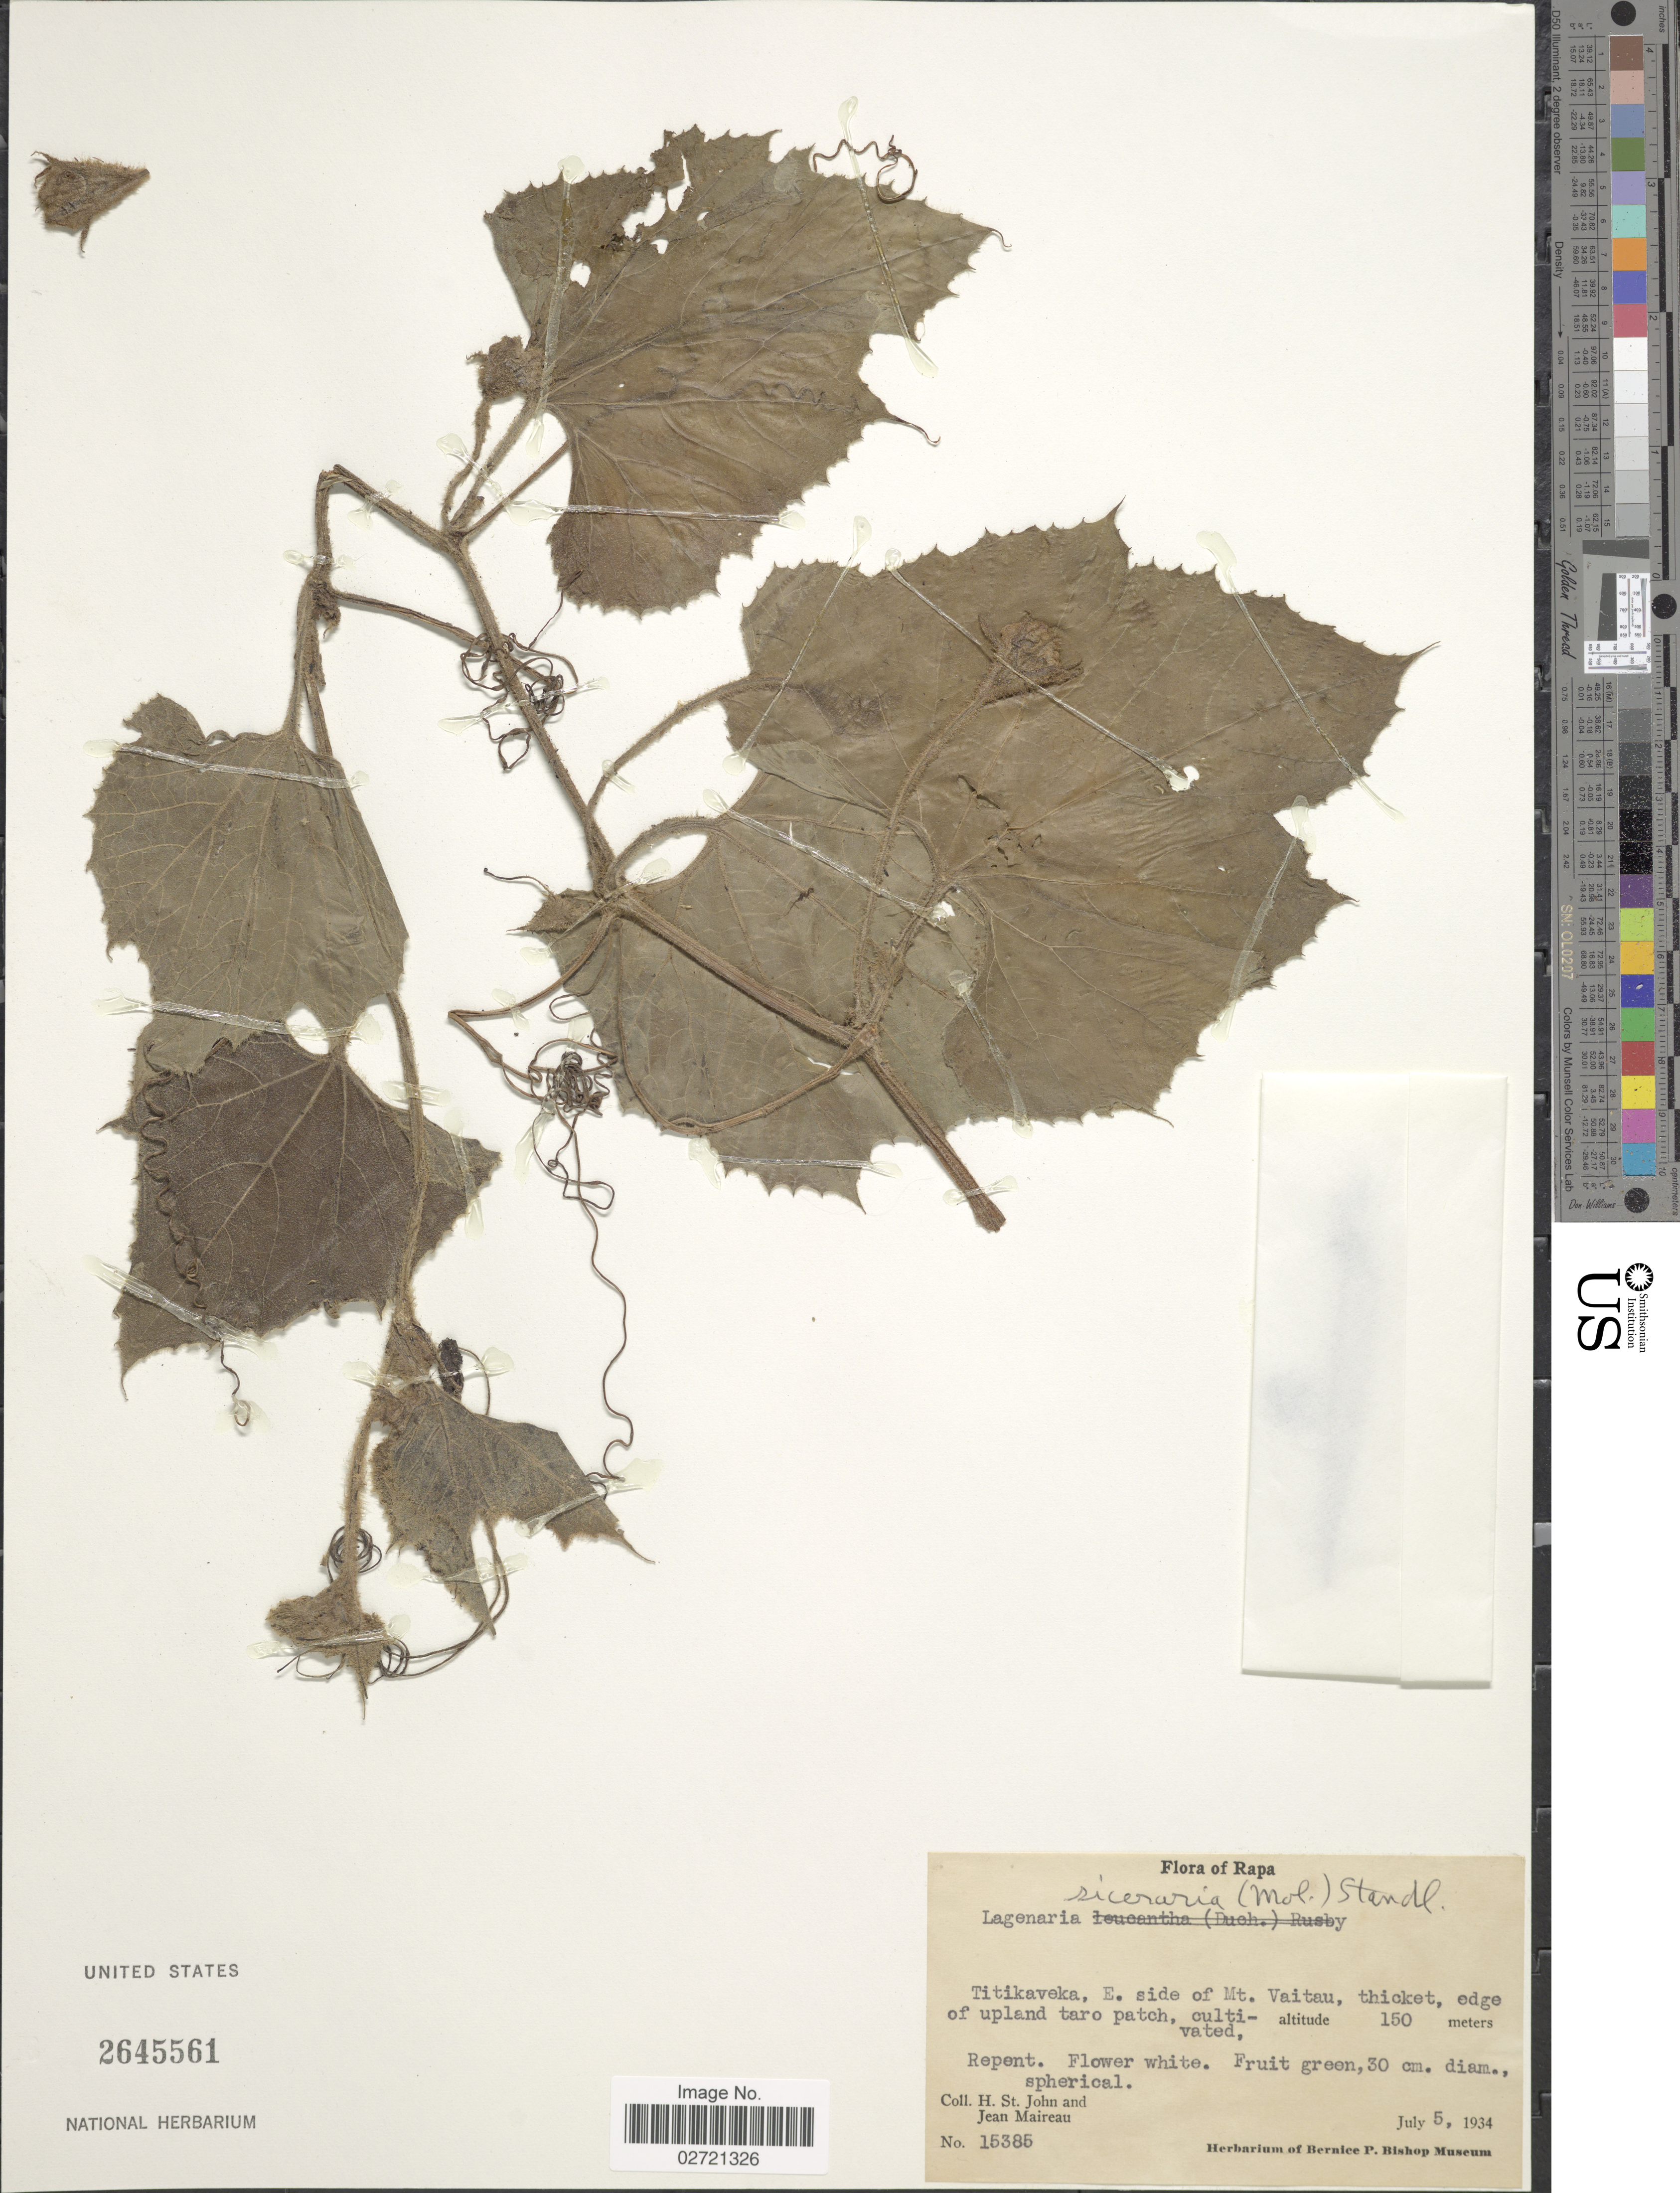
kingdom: Plantae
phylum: Tracheophyta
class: Magnoliopsida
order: Cucurbitales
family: Cucurbitaceae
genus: Lagenaria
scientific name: Lagenaria siceraria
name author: (Molina) Standl.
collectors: H. St. John & J. Maireau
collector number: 15385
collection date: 1934-07-05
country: French Polynesia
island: Rapa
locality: Rapa, Titikaveka, E. side of Mt. Vaitau, edge of upland taro patch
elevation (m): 150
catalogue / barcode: US 2645561